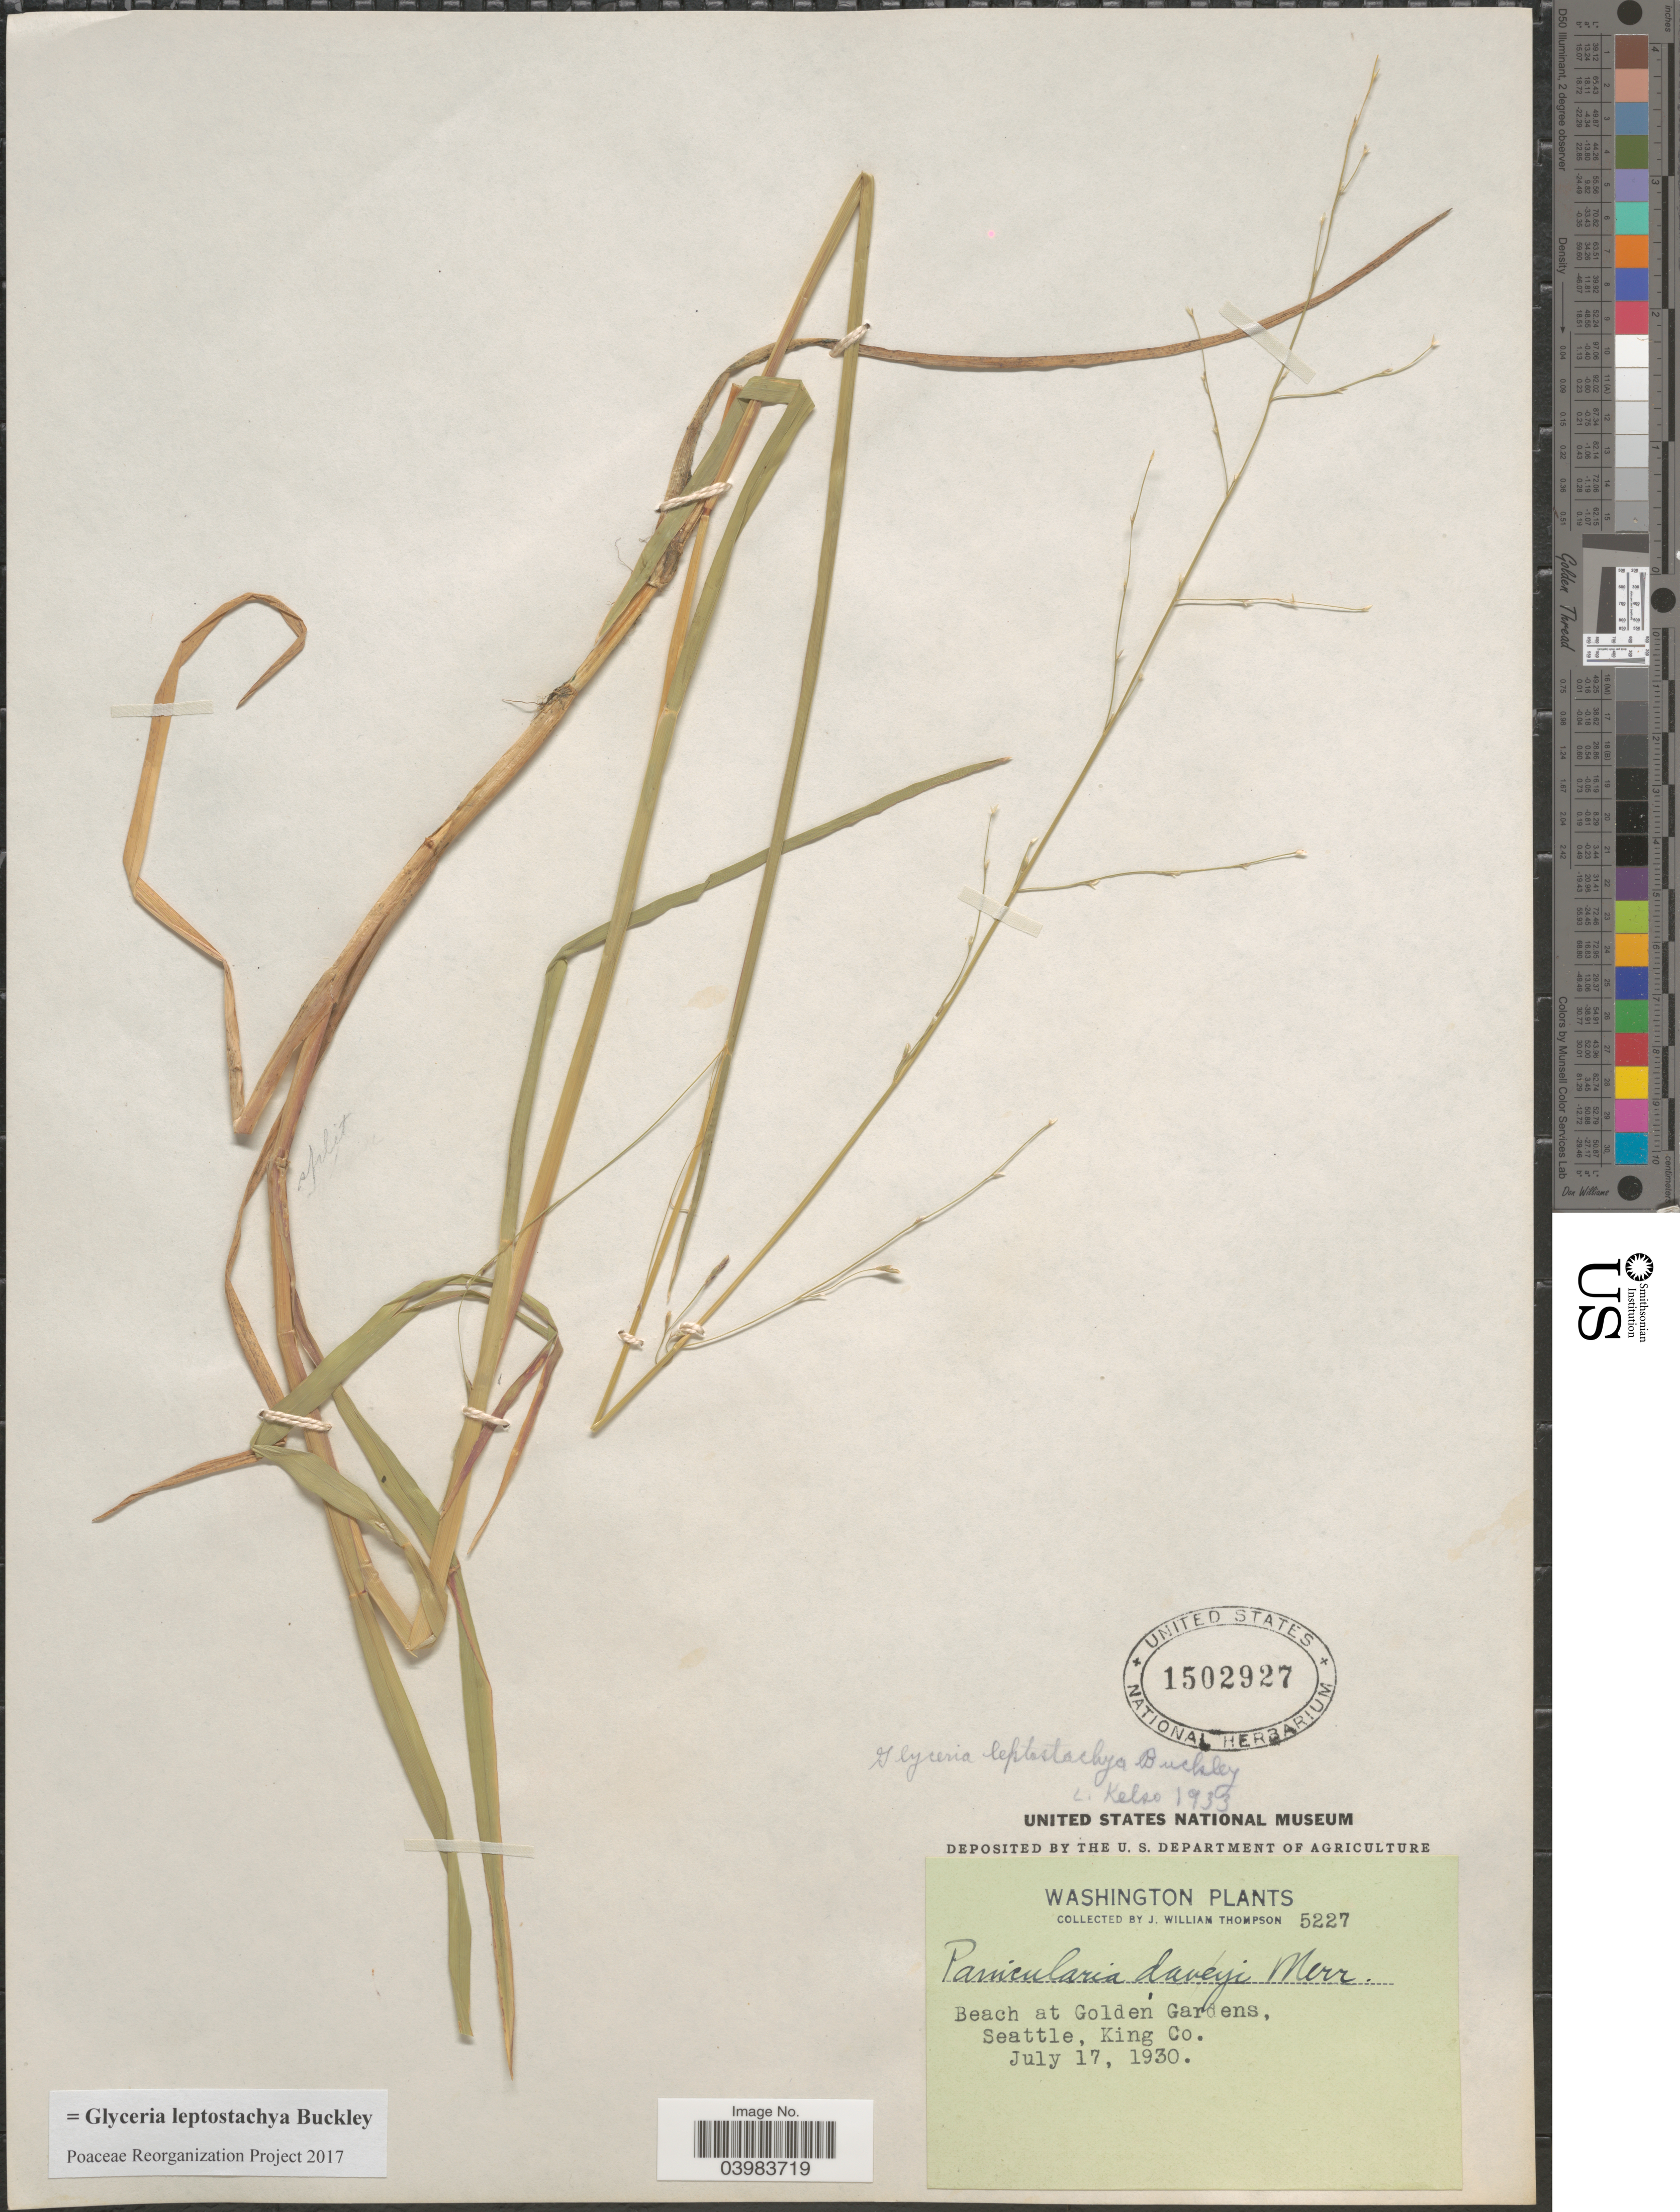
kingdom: Plantae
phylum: Tracheophyta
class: Liliopsida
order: Poales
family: Poaceae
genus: Glyceria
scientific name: Glyceria leptostachya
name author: Buckley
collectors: J. W. Thompson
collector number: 5227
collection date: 1930-07-17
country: United States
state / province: Washington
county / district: King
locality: Beach at Golden Gardens, Seattle, King Co.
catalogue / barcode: US 1502927